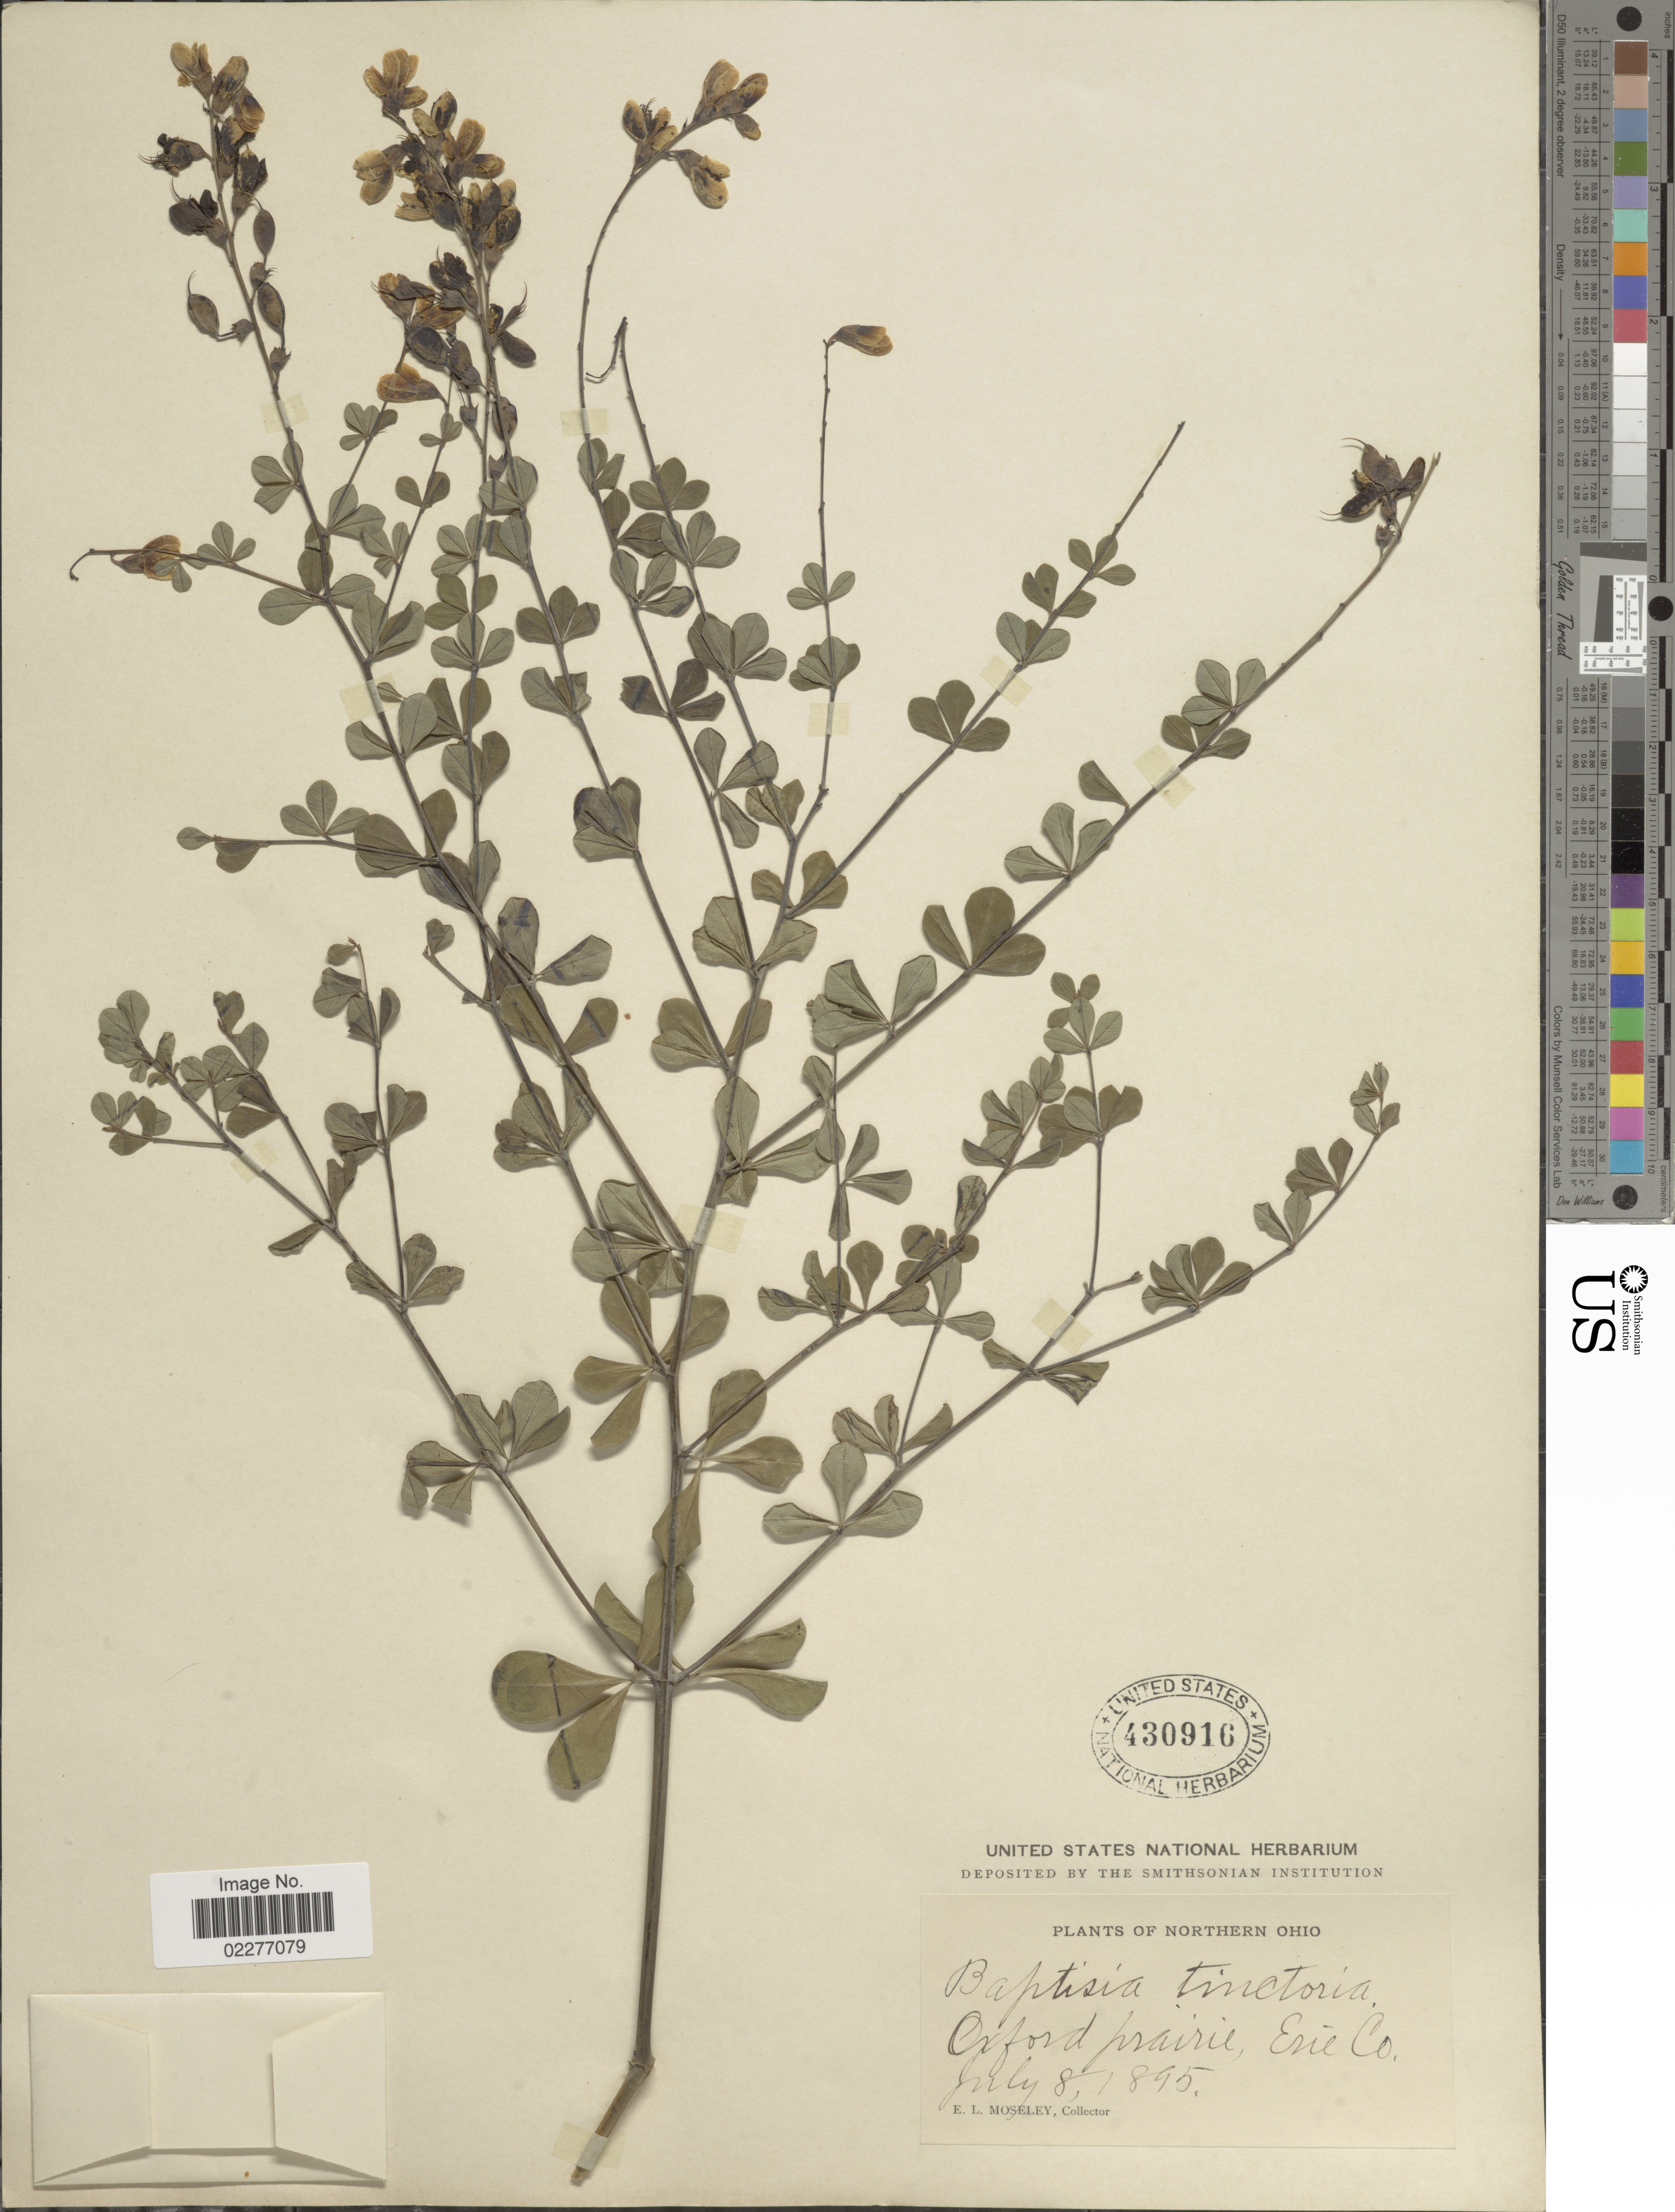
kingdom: Plantae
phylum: Tracheophyta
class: Magnoliopsida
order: Fabales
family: Fabaceae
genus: Baptisia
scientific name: Baptisia tinctoria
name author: (L.) R. Br.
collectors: E. Moseley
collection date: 1895-07-08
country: United States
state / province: Ohio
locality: Northern Ohio, Oxford prairie, Erie Co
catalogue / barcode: US 430916